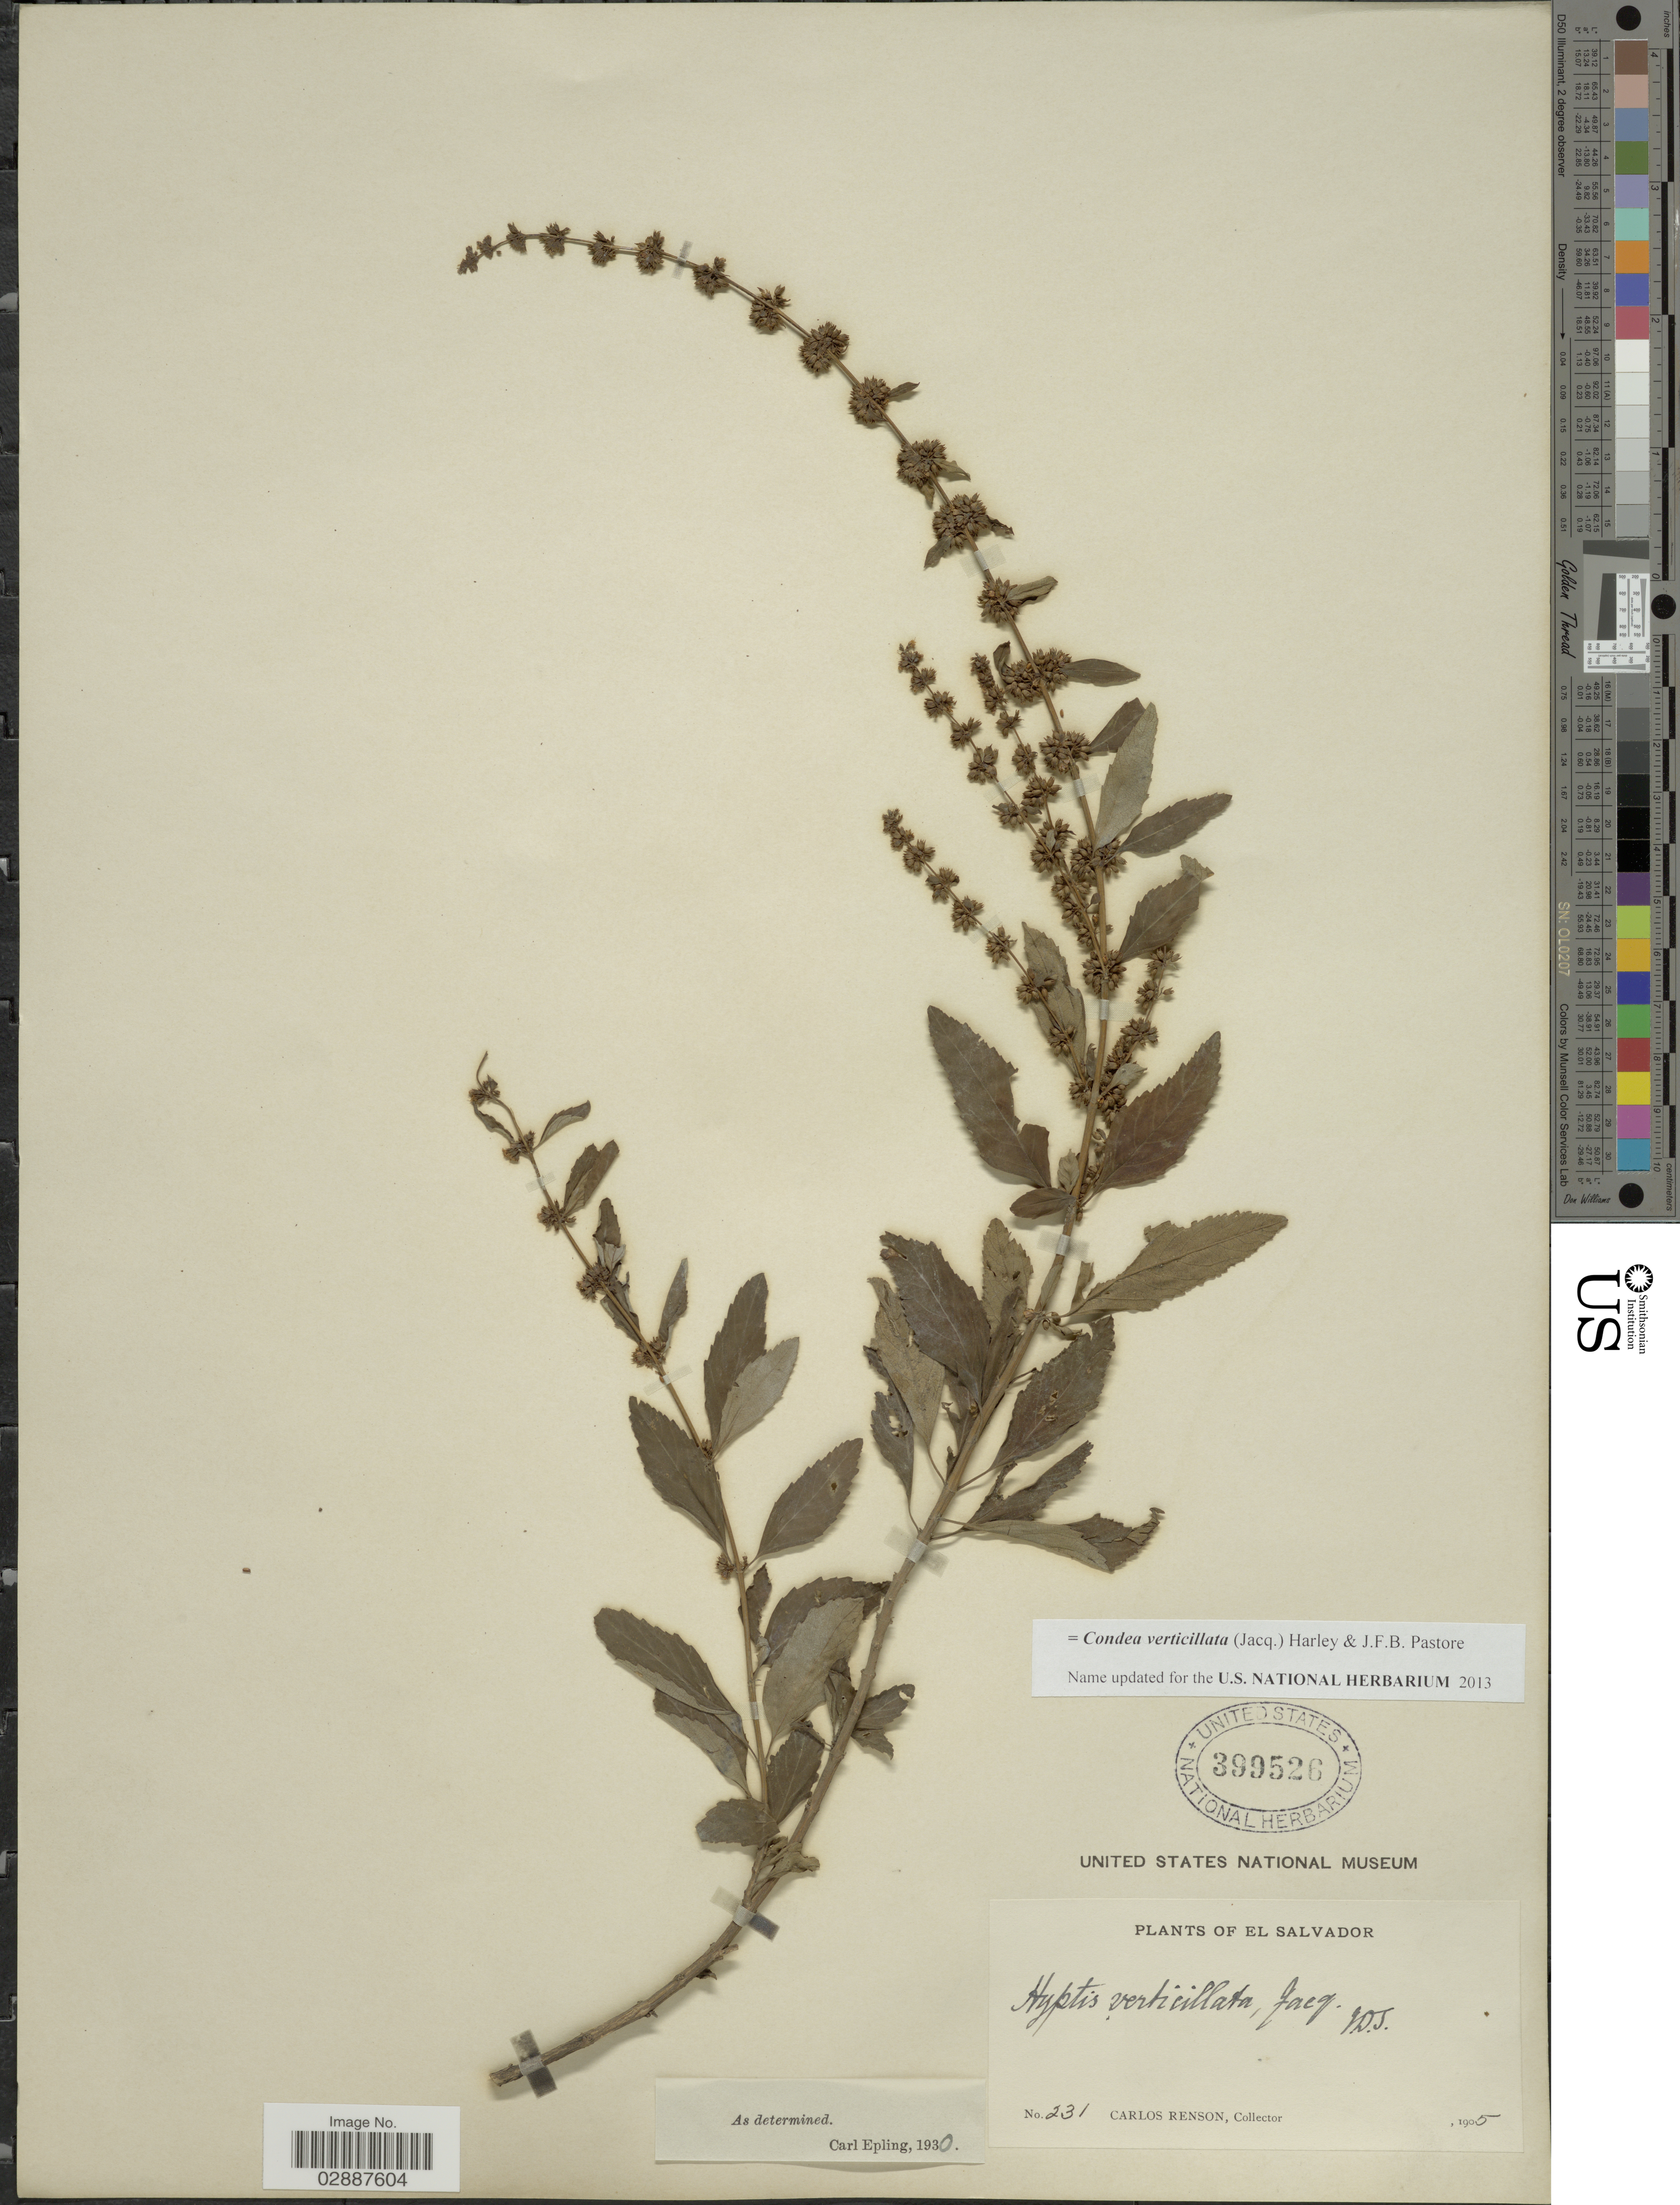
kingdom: Plantae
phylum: Tracheophyta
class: Magnoliopsida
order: Lamiales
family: Lamiaceae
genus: Condea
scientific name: Condea verticillata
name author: (Jacq.) Harley & J.F.B. Pastore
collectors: C. Renson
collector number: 231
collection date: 1905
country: El Salvador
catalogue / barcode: US 399526